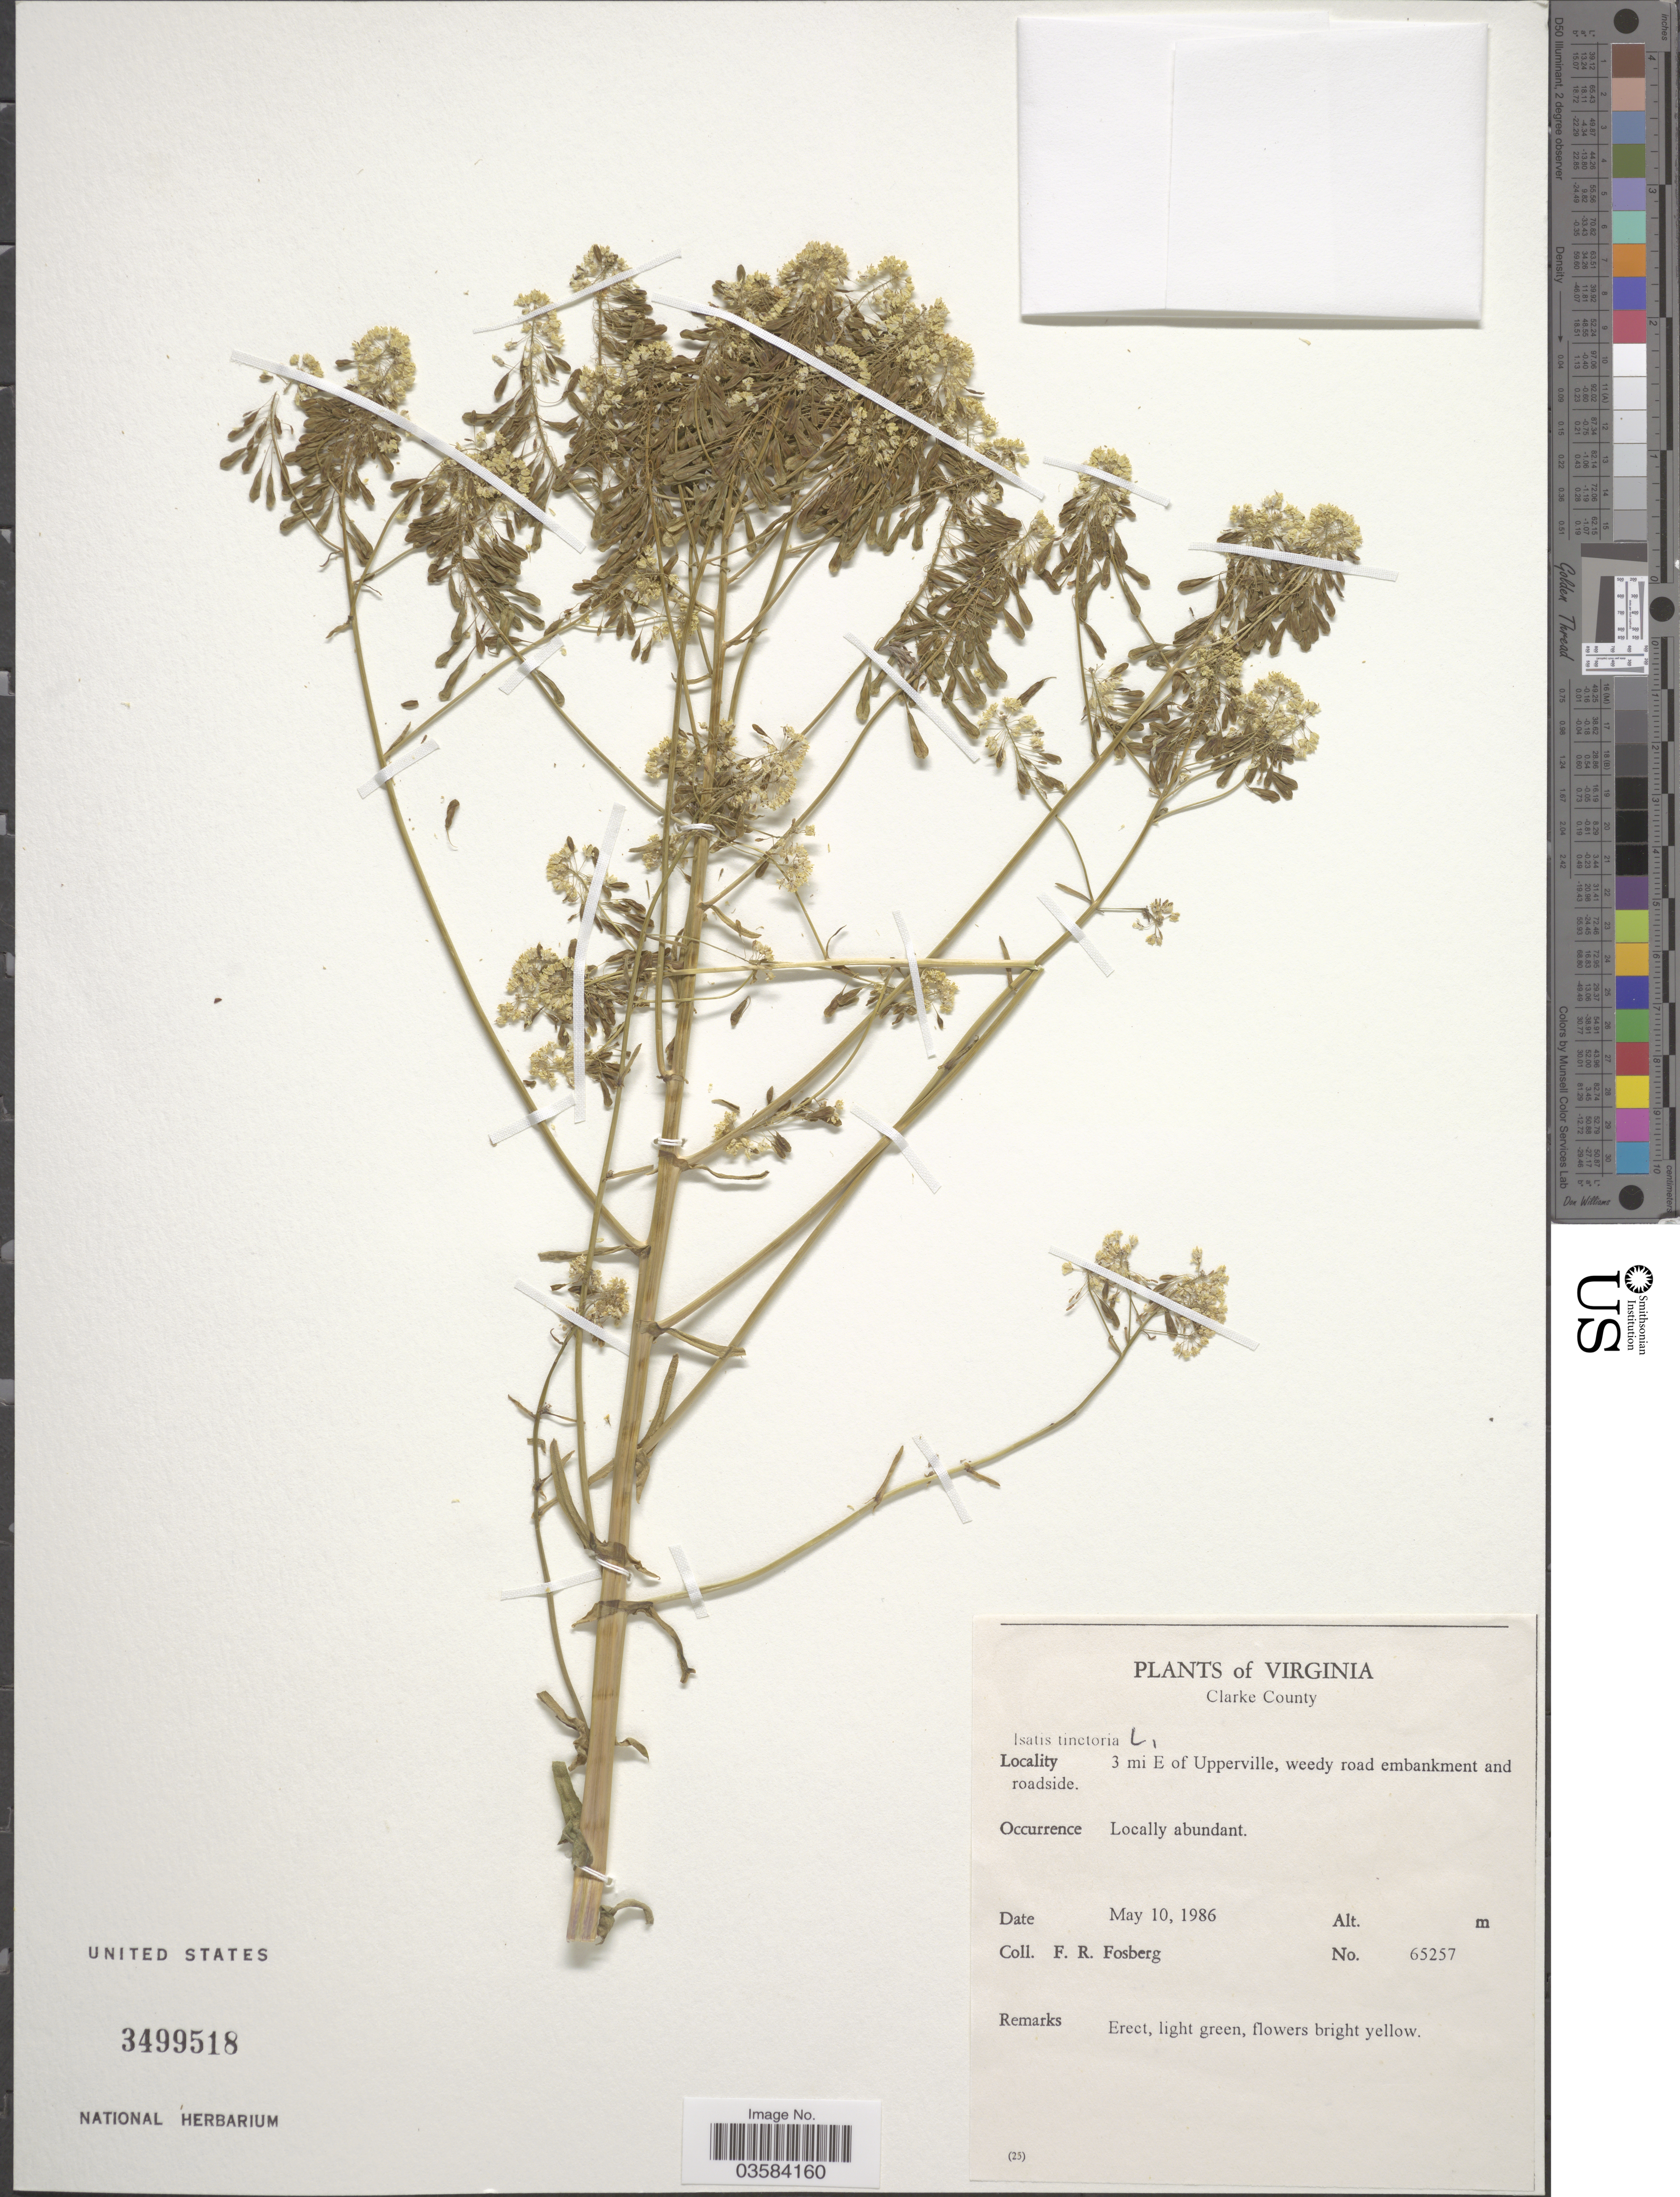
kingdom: Plantae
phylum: Tracheophyta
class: Magnoliopsida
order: Brassicales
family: Brassicaceae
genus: Isatis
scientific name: Isatis tinctoria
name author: L.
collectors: F. R. Fosberg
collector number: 65257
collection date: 1986-05-10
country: United States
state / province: Virginia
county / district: Clarke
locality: Clarke County. 3 mi E of Upperville, weedy road embankment and roadside.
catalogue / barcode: US 3499518